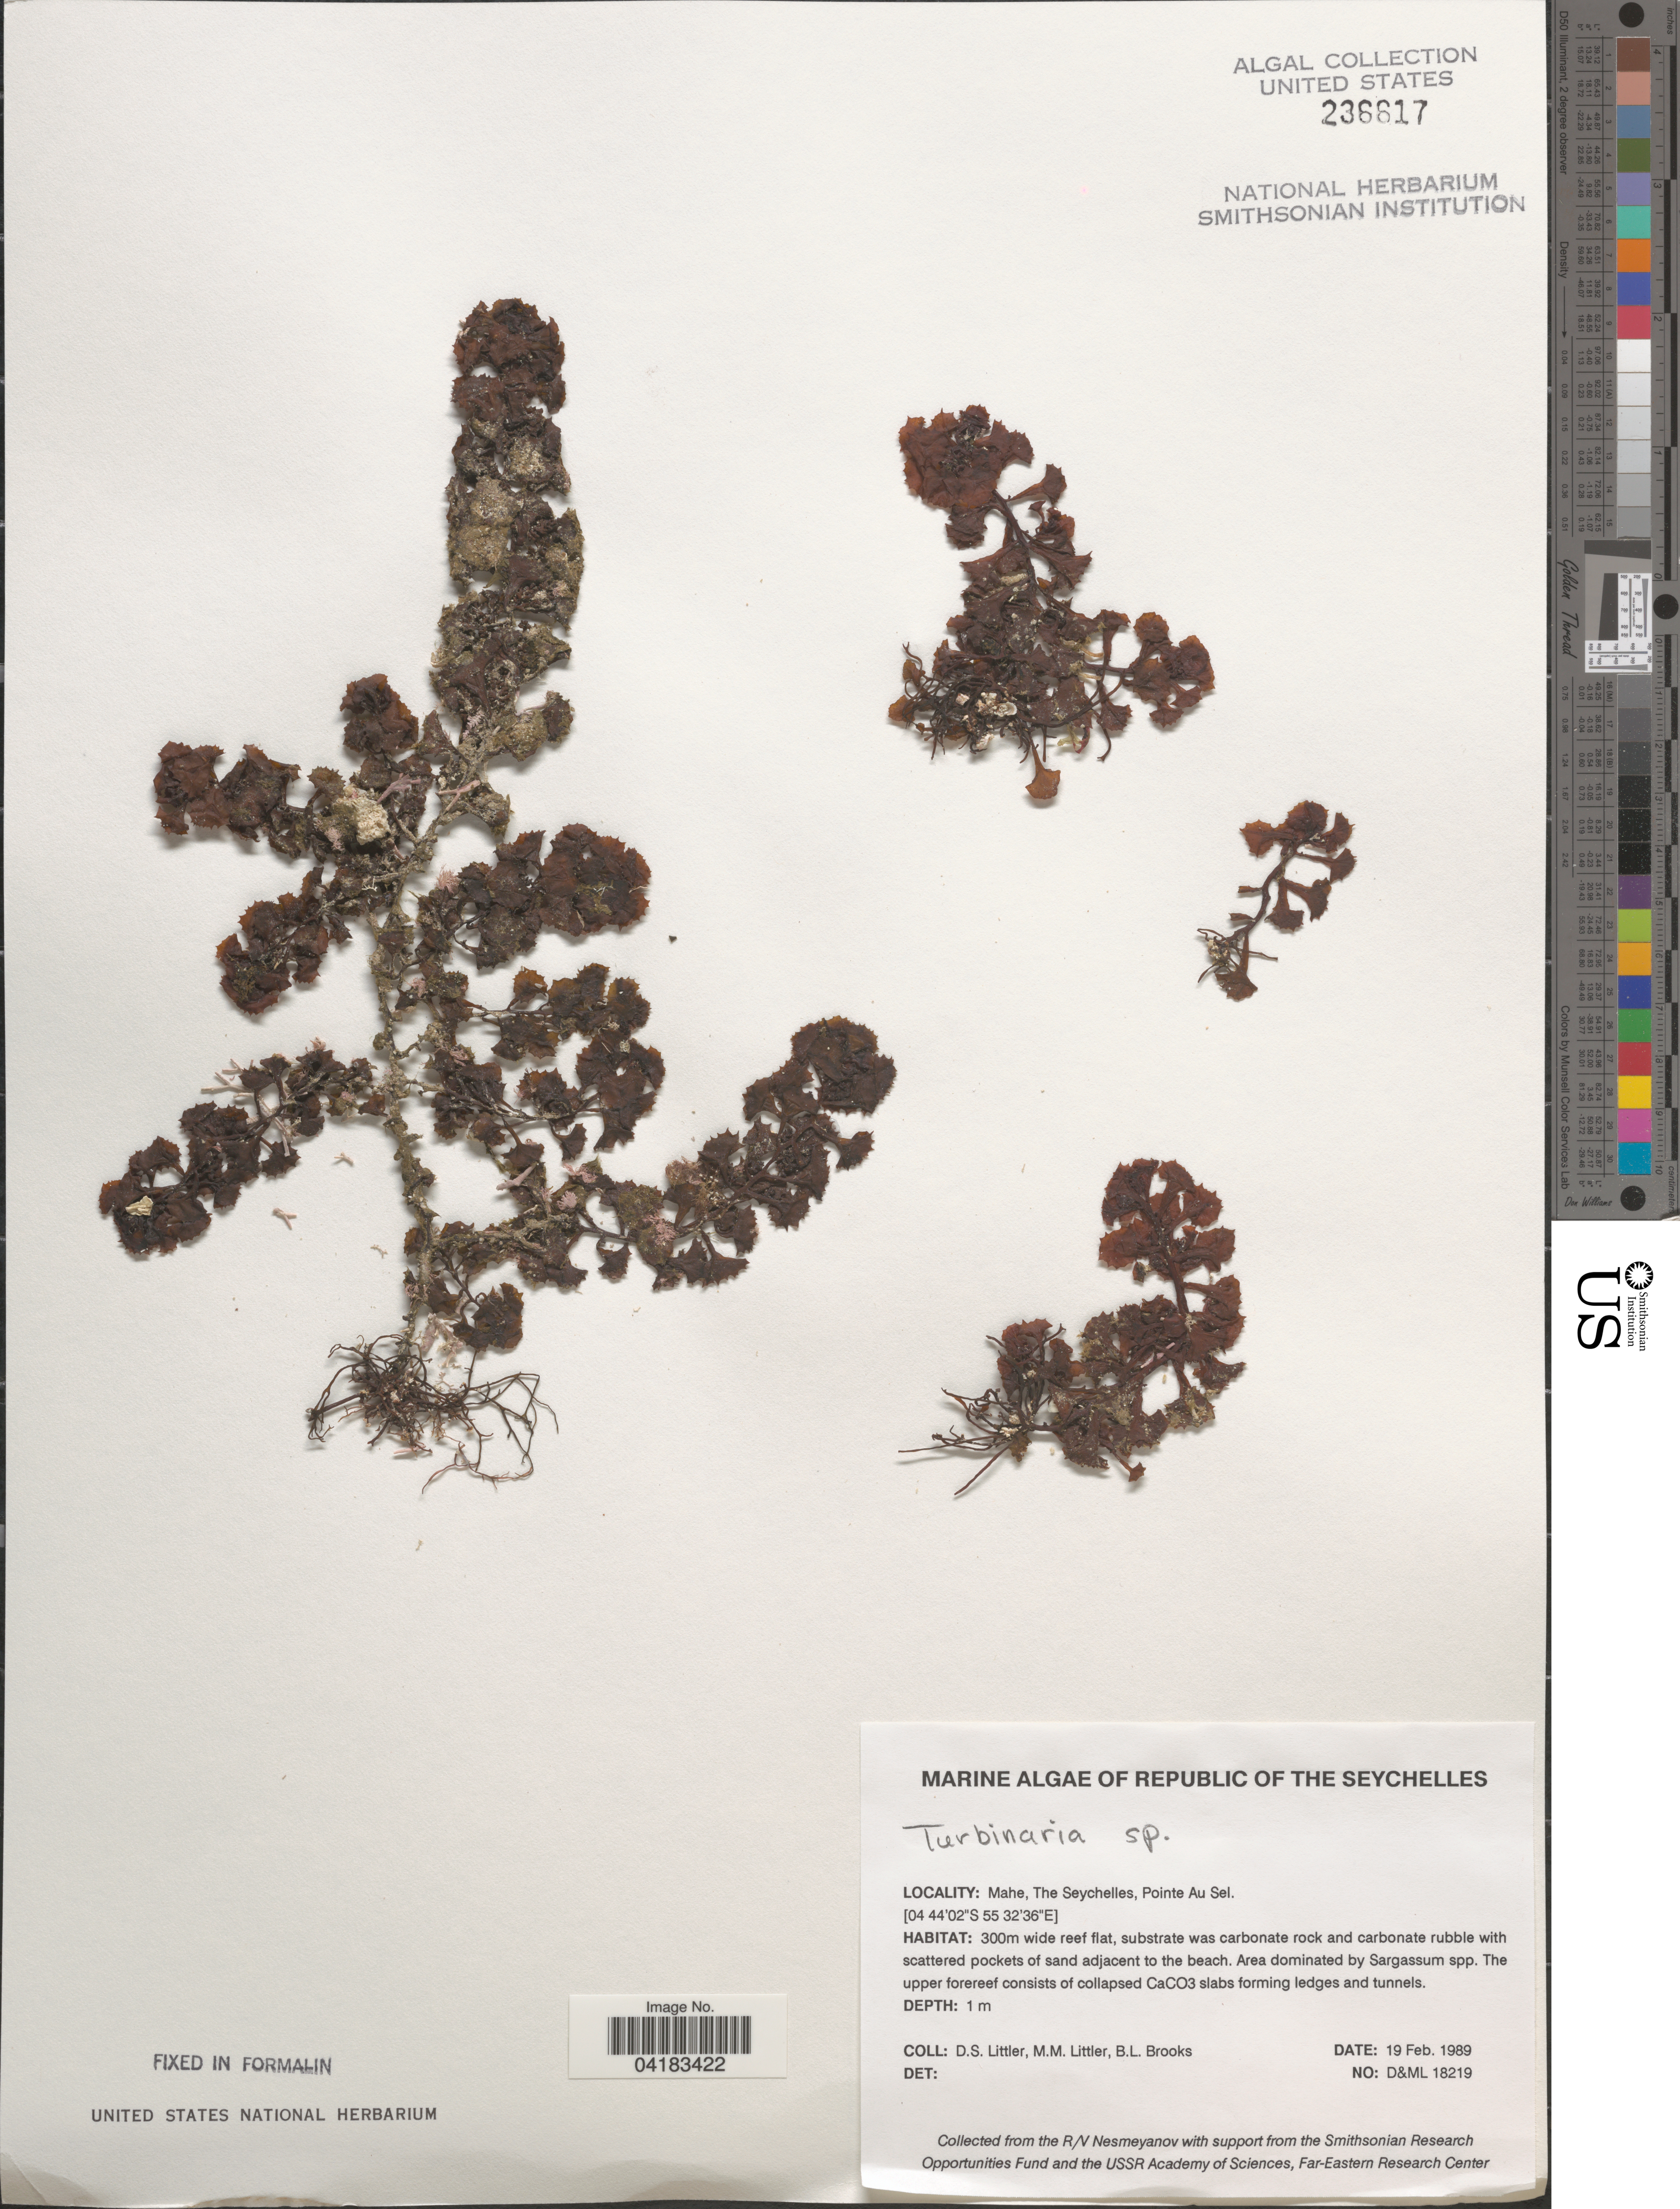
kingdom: Chromista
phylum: Ochrophyta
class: Phaeophyceae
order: Fucales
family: Sargassaceae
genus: Turbinaria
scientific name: Turbinaria sp.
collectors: D. S. Littler & B. Brooks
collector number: D&ML18219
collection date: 1989-02-19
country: Seychelles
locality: Mahe, The Seychelles, Pointe Au Sel.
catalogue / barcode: US 236617